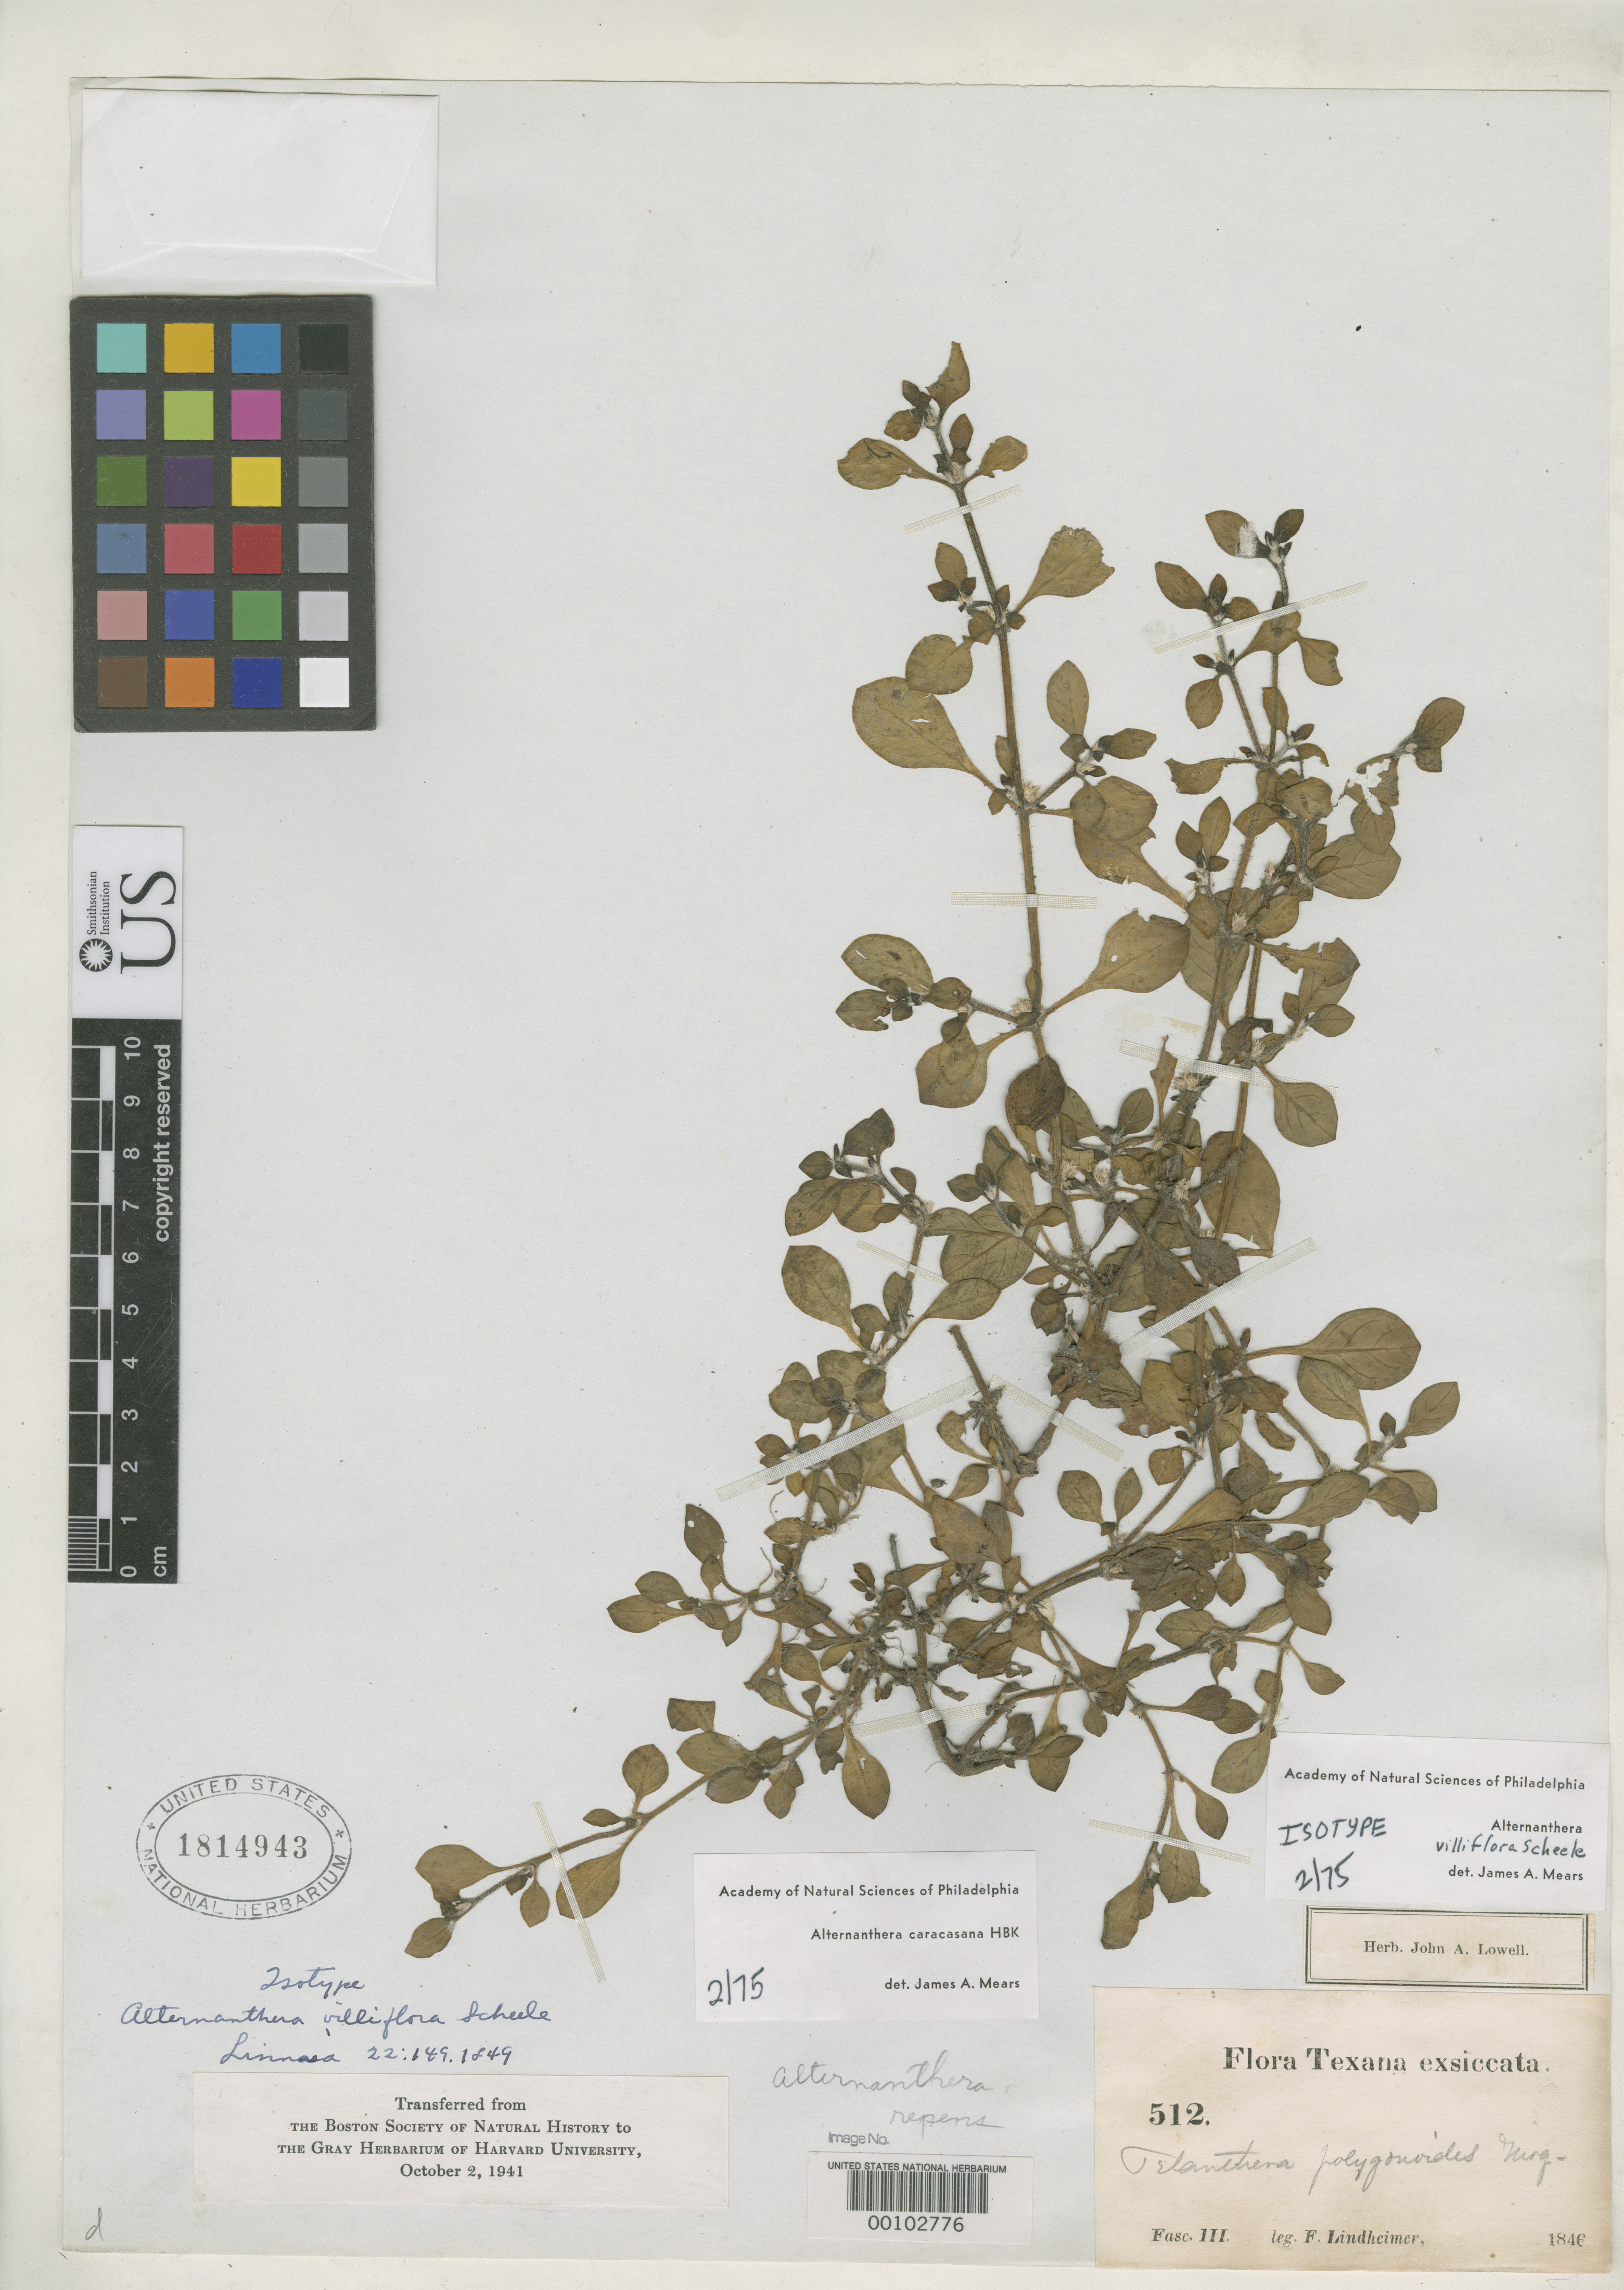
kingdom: Plantae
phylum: Tracheophyta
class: Magnoliopsida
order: Caryophyllales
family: Amaranthaceae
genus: Alternanthera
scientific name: Alternanthera villiflora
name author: Scheele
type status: Isotype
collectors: F. J. Lindheimer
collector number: III 512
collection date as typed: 1840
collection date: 1840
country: United States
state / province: Texas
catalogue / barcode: US 1814943